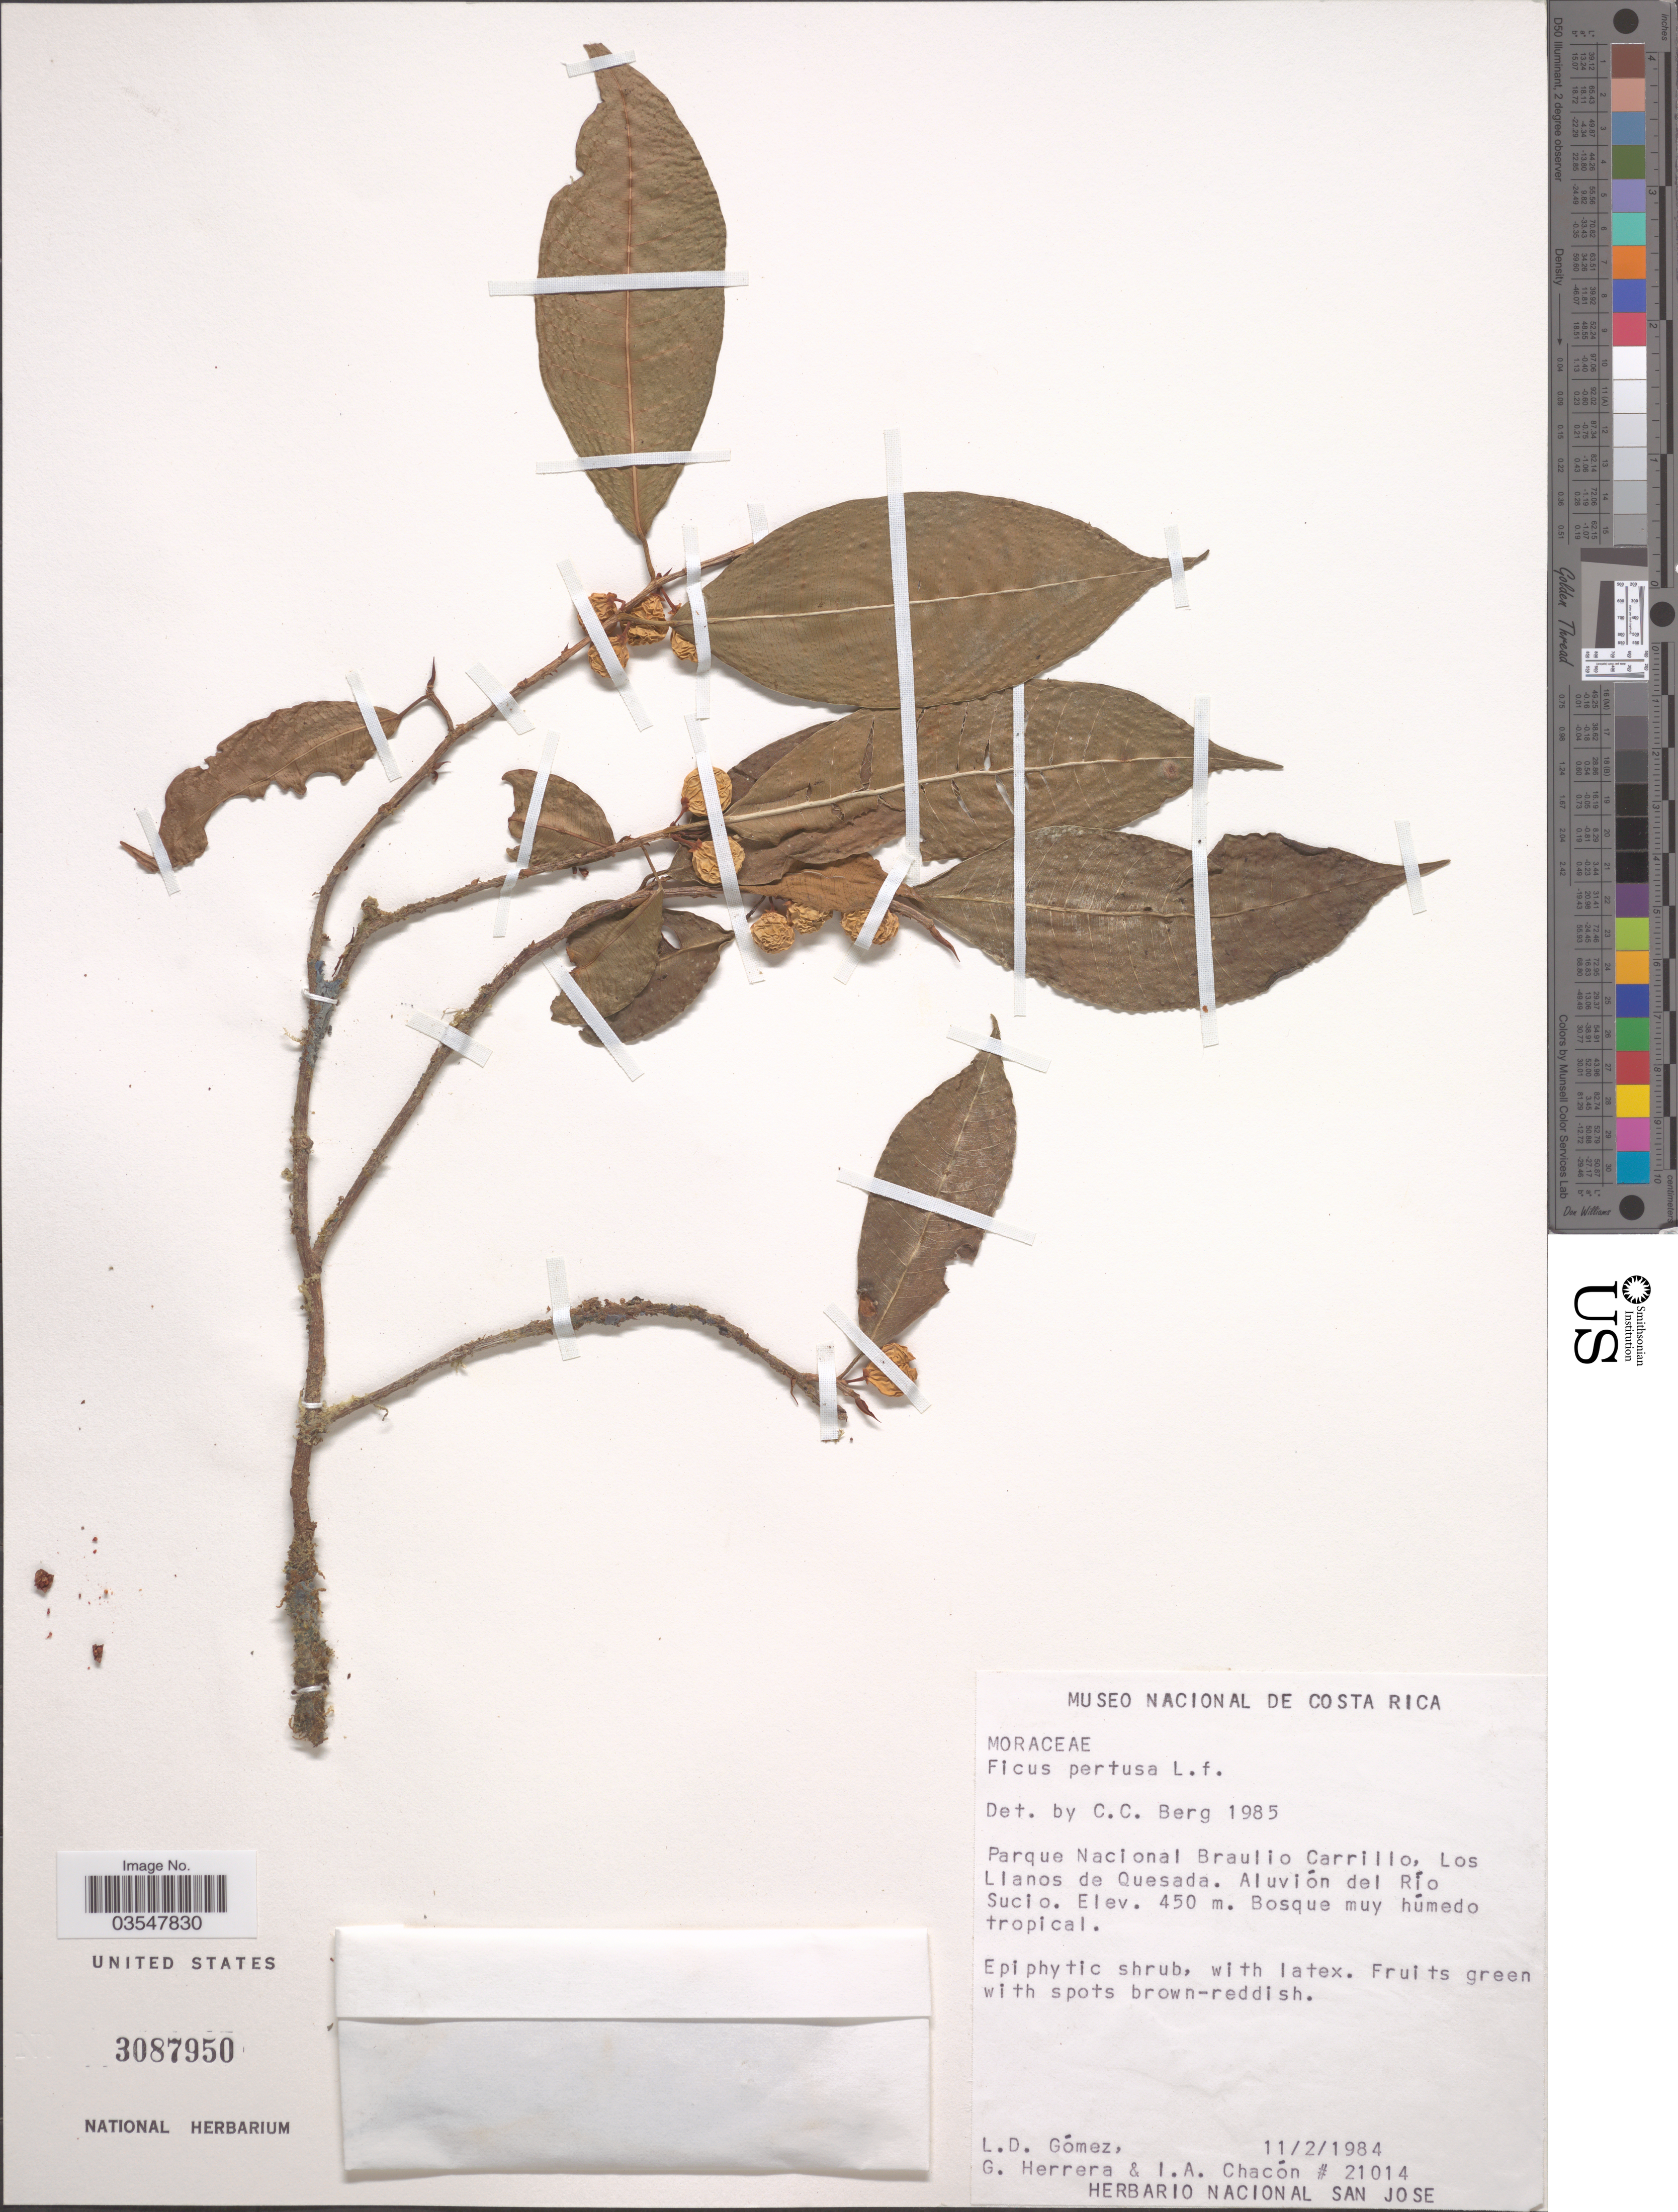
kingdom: Plantae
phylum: Tracheophyta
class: Magnoliopsida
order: Rosales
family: Moraceae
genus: Ficus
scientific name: Ficus pertusa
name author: L. f.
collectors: L. D. Gómez, G. Herrera & I. Chacón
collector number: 21014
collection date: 1984-02-11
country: Costa Rica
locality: Parque Nacional Braulio Carrillo, Los Llanos de Quesada. Aluvión del Río Sucio.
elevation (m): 450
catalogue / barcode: US 3087950